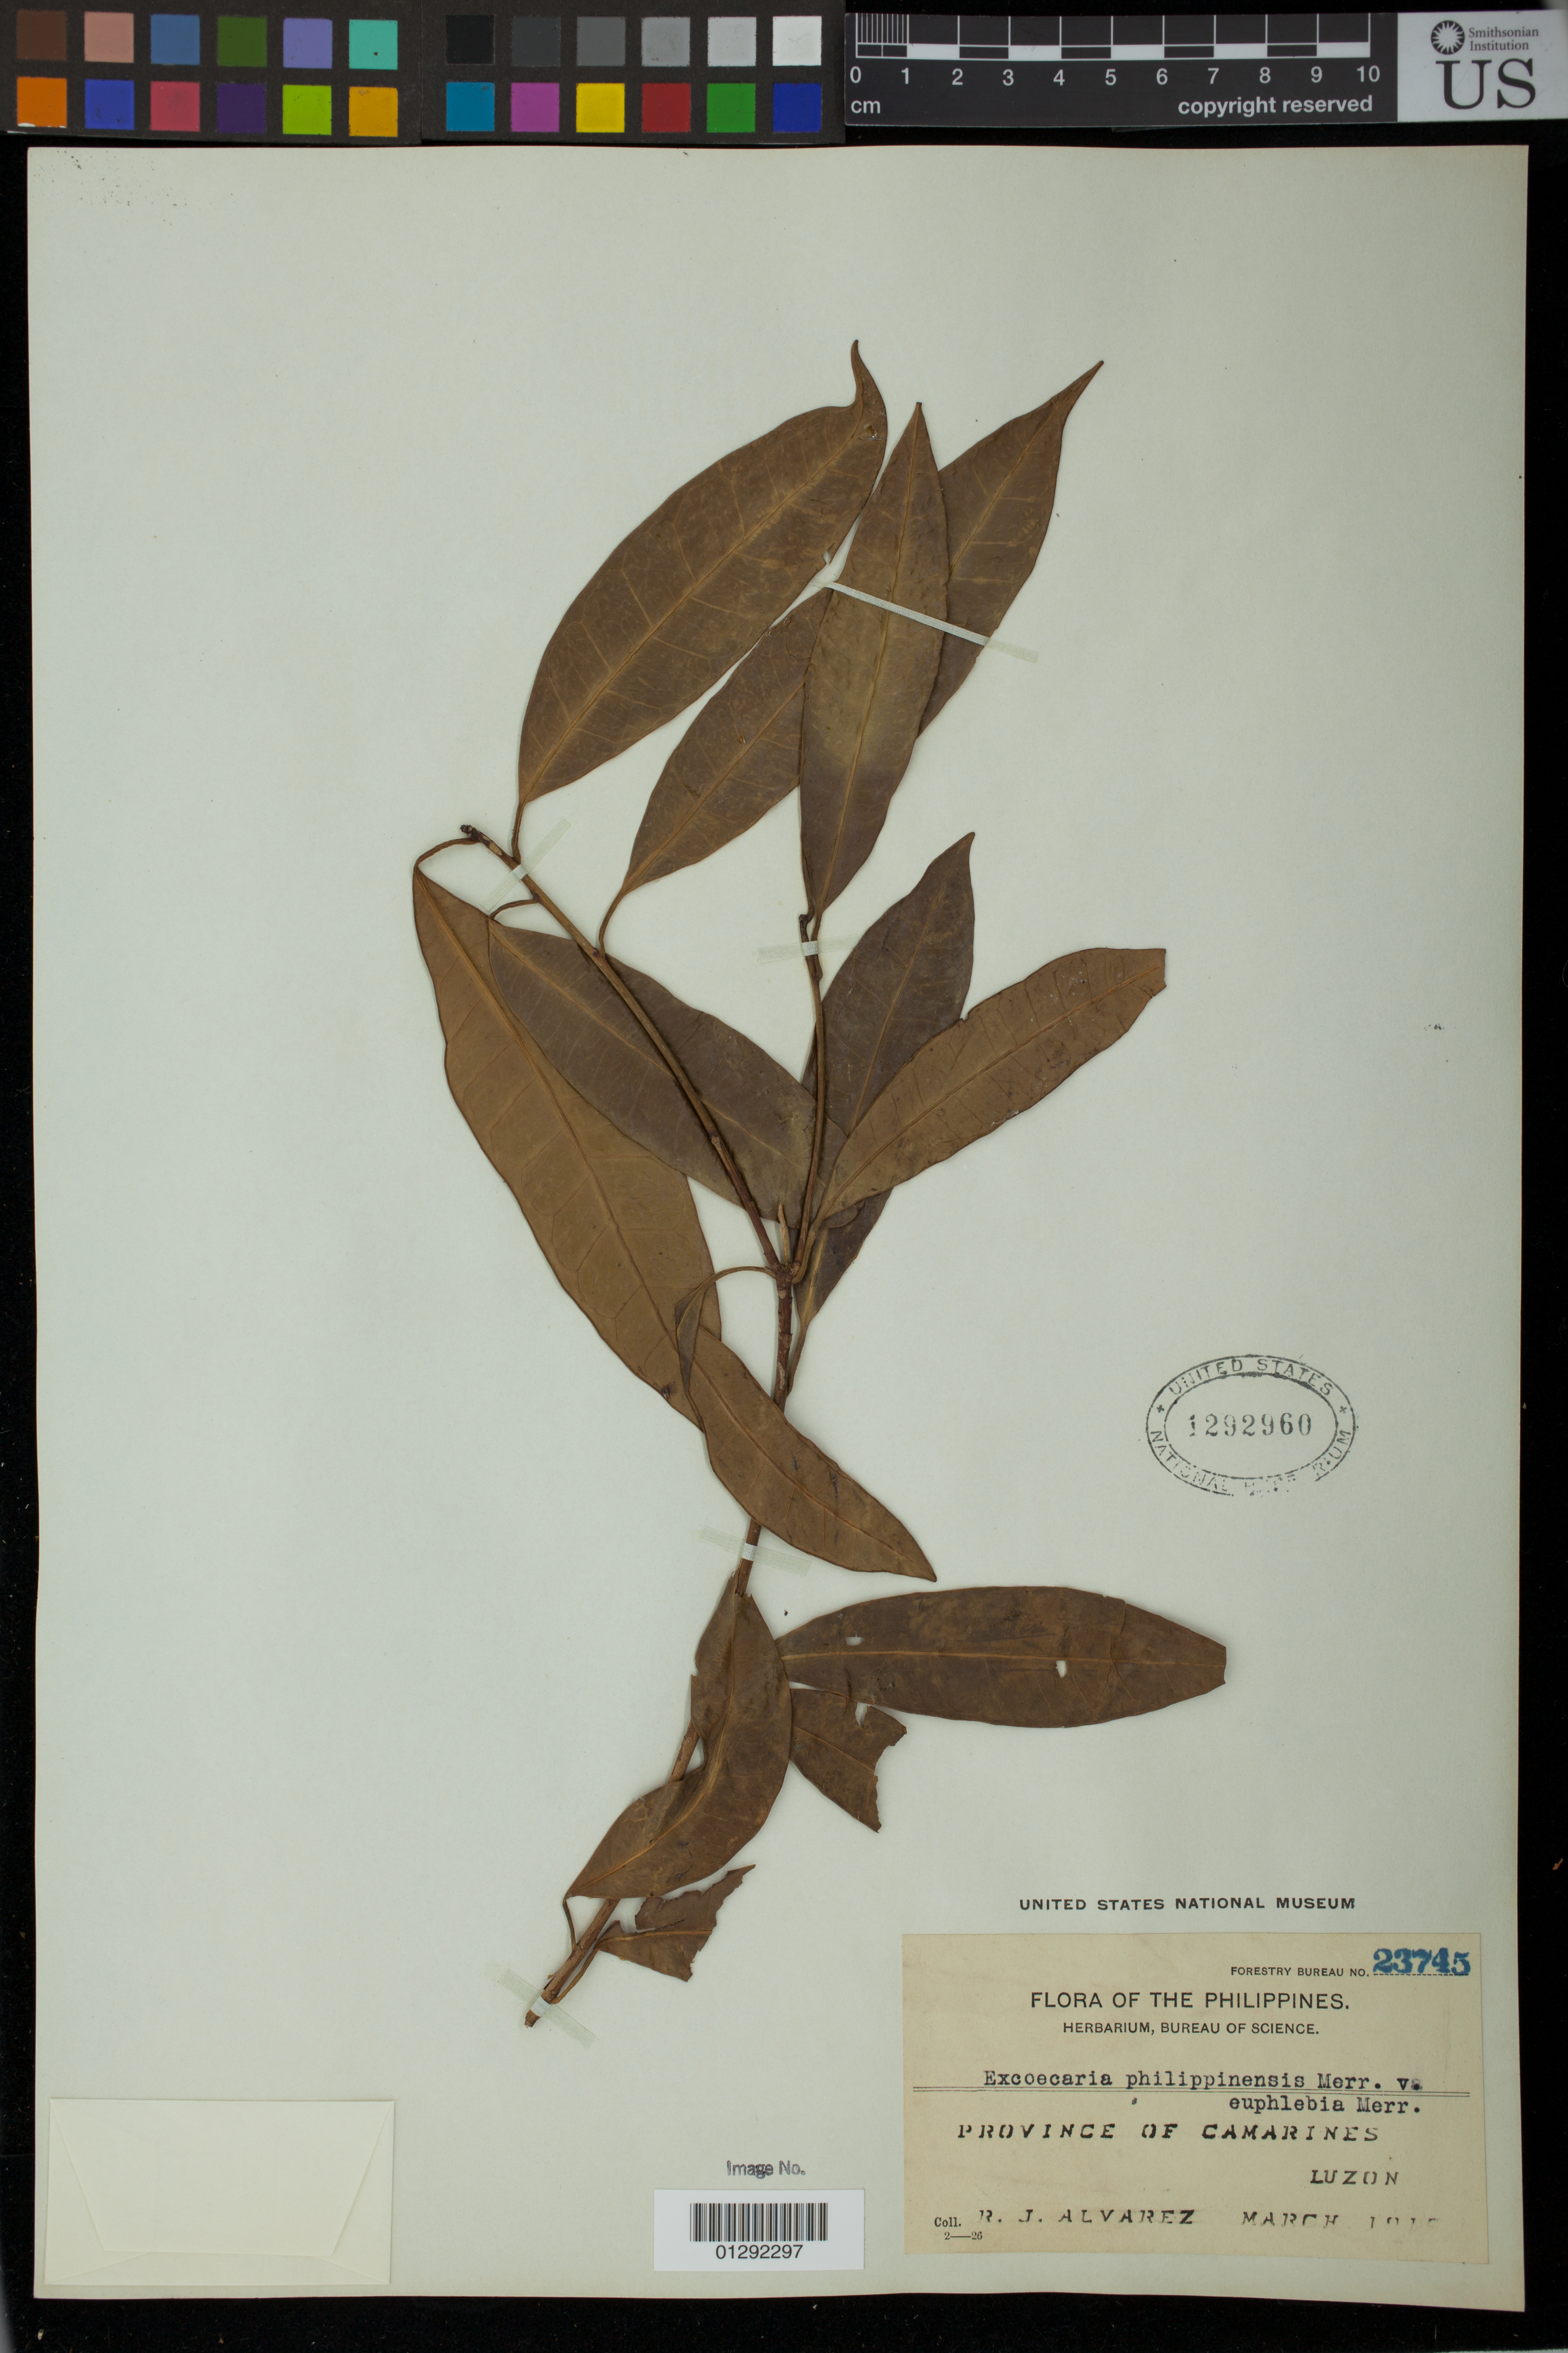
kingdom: Plantae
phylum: Tracheophyta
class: Magnoliopsida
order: Malpighiales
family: Euphorbiaceae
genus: Excoecaria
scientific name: Excoecaria philippinensis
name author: Merr.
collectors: R. Alvarez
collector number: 23745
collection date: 1915-03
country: Philippines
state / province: Bicol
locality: Province of Camarines, Luzon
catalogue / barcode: US 1292960